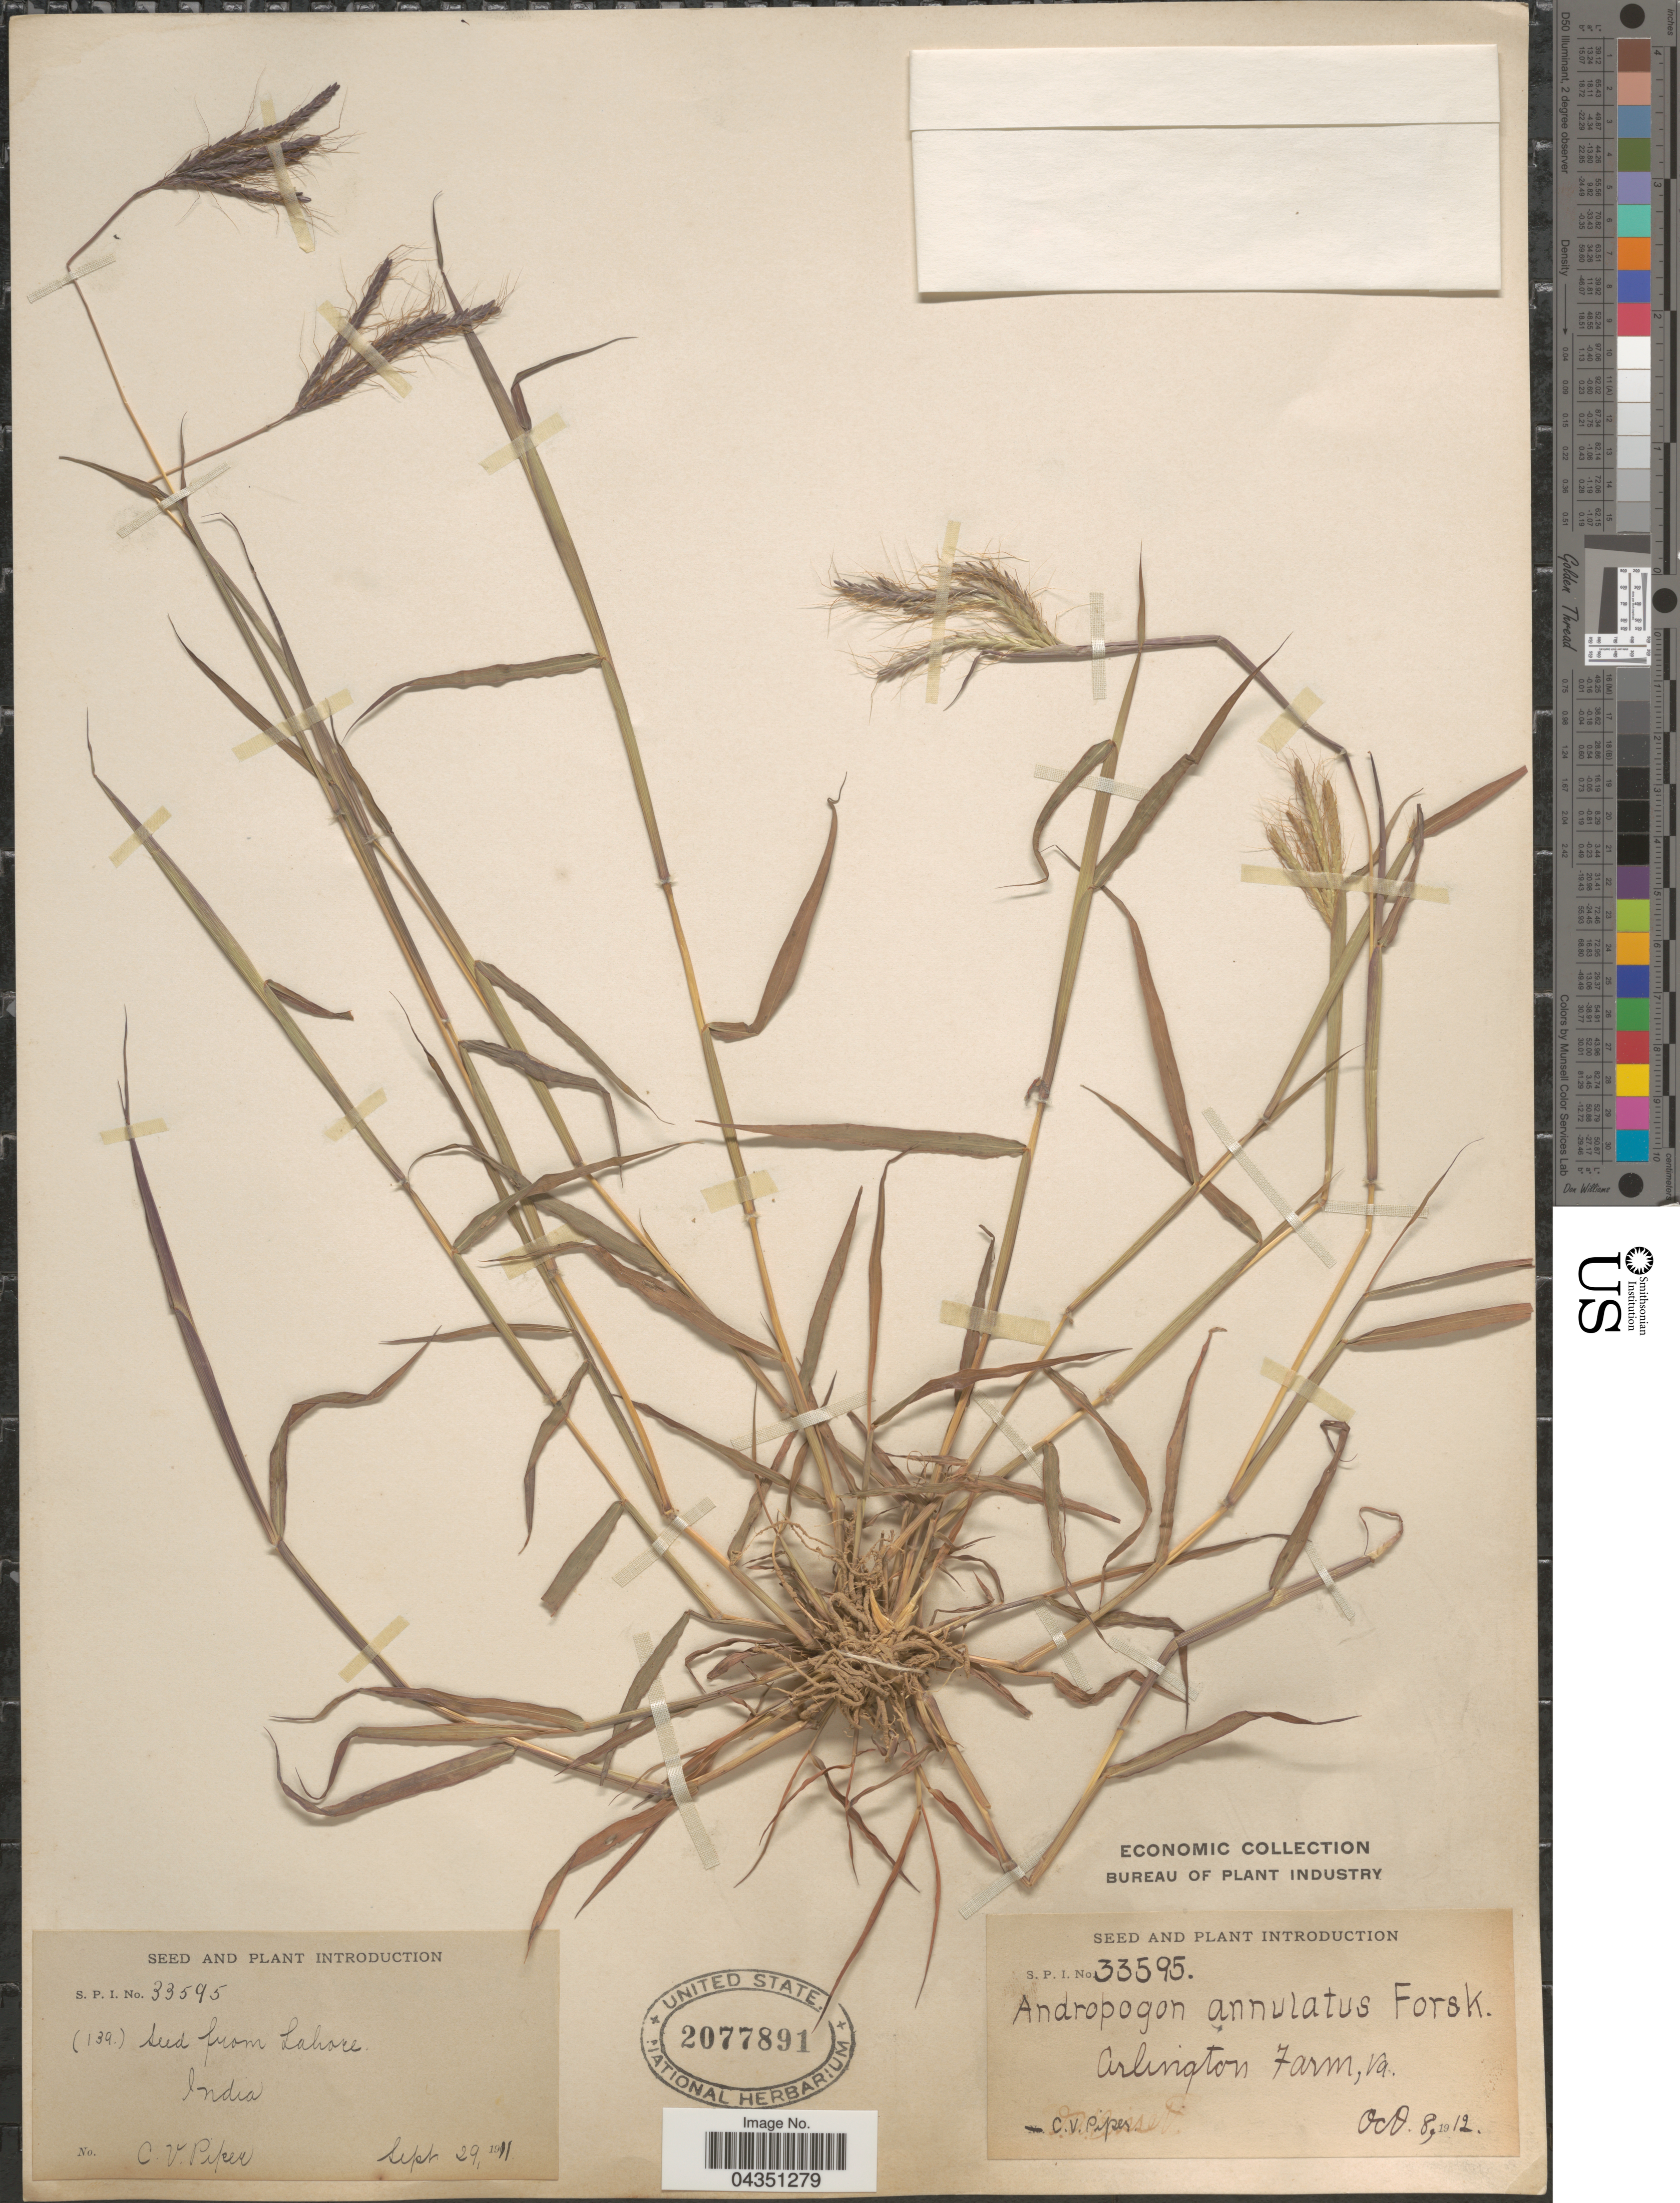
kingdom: Plantae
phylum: Tracheophyta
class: Liliopsida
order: Poales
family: Poaceae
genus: Dichanthium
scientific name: Dichanthium annulatum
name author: (Forssk.) Stapf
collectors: C. V. Piper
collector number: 33595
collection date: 1912-10-08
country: United States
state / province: Virginia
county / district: Arlington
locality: Arlington Farm.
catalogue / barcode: US 2077891-2